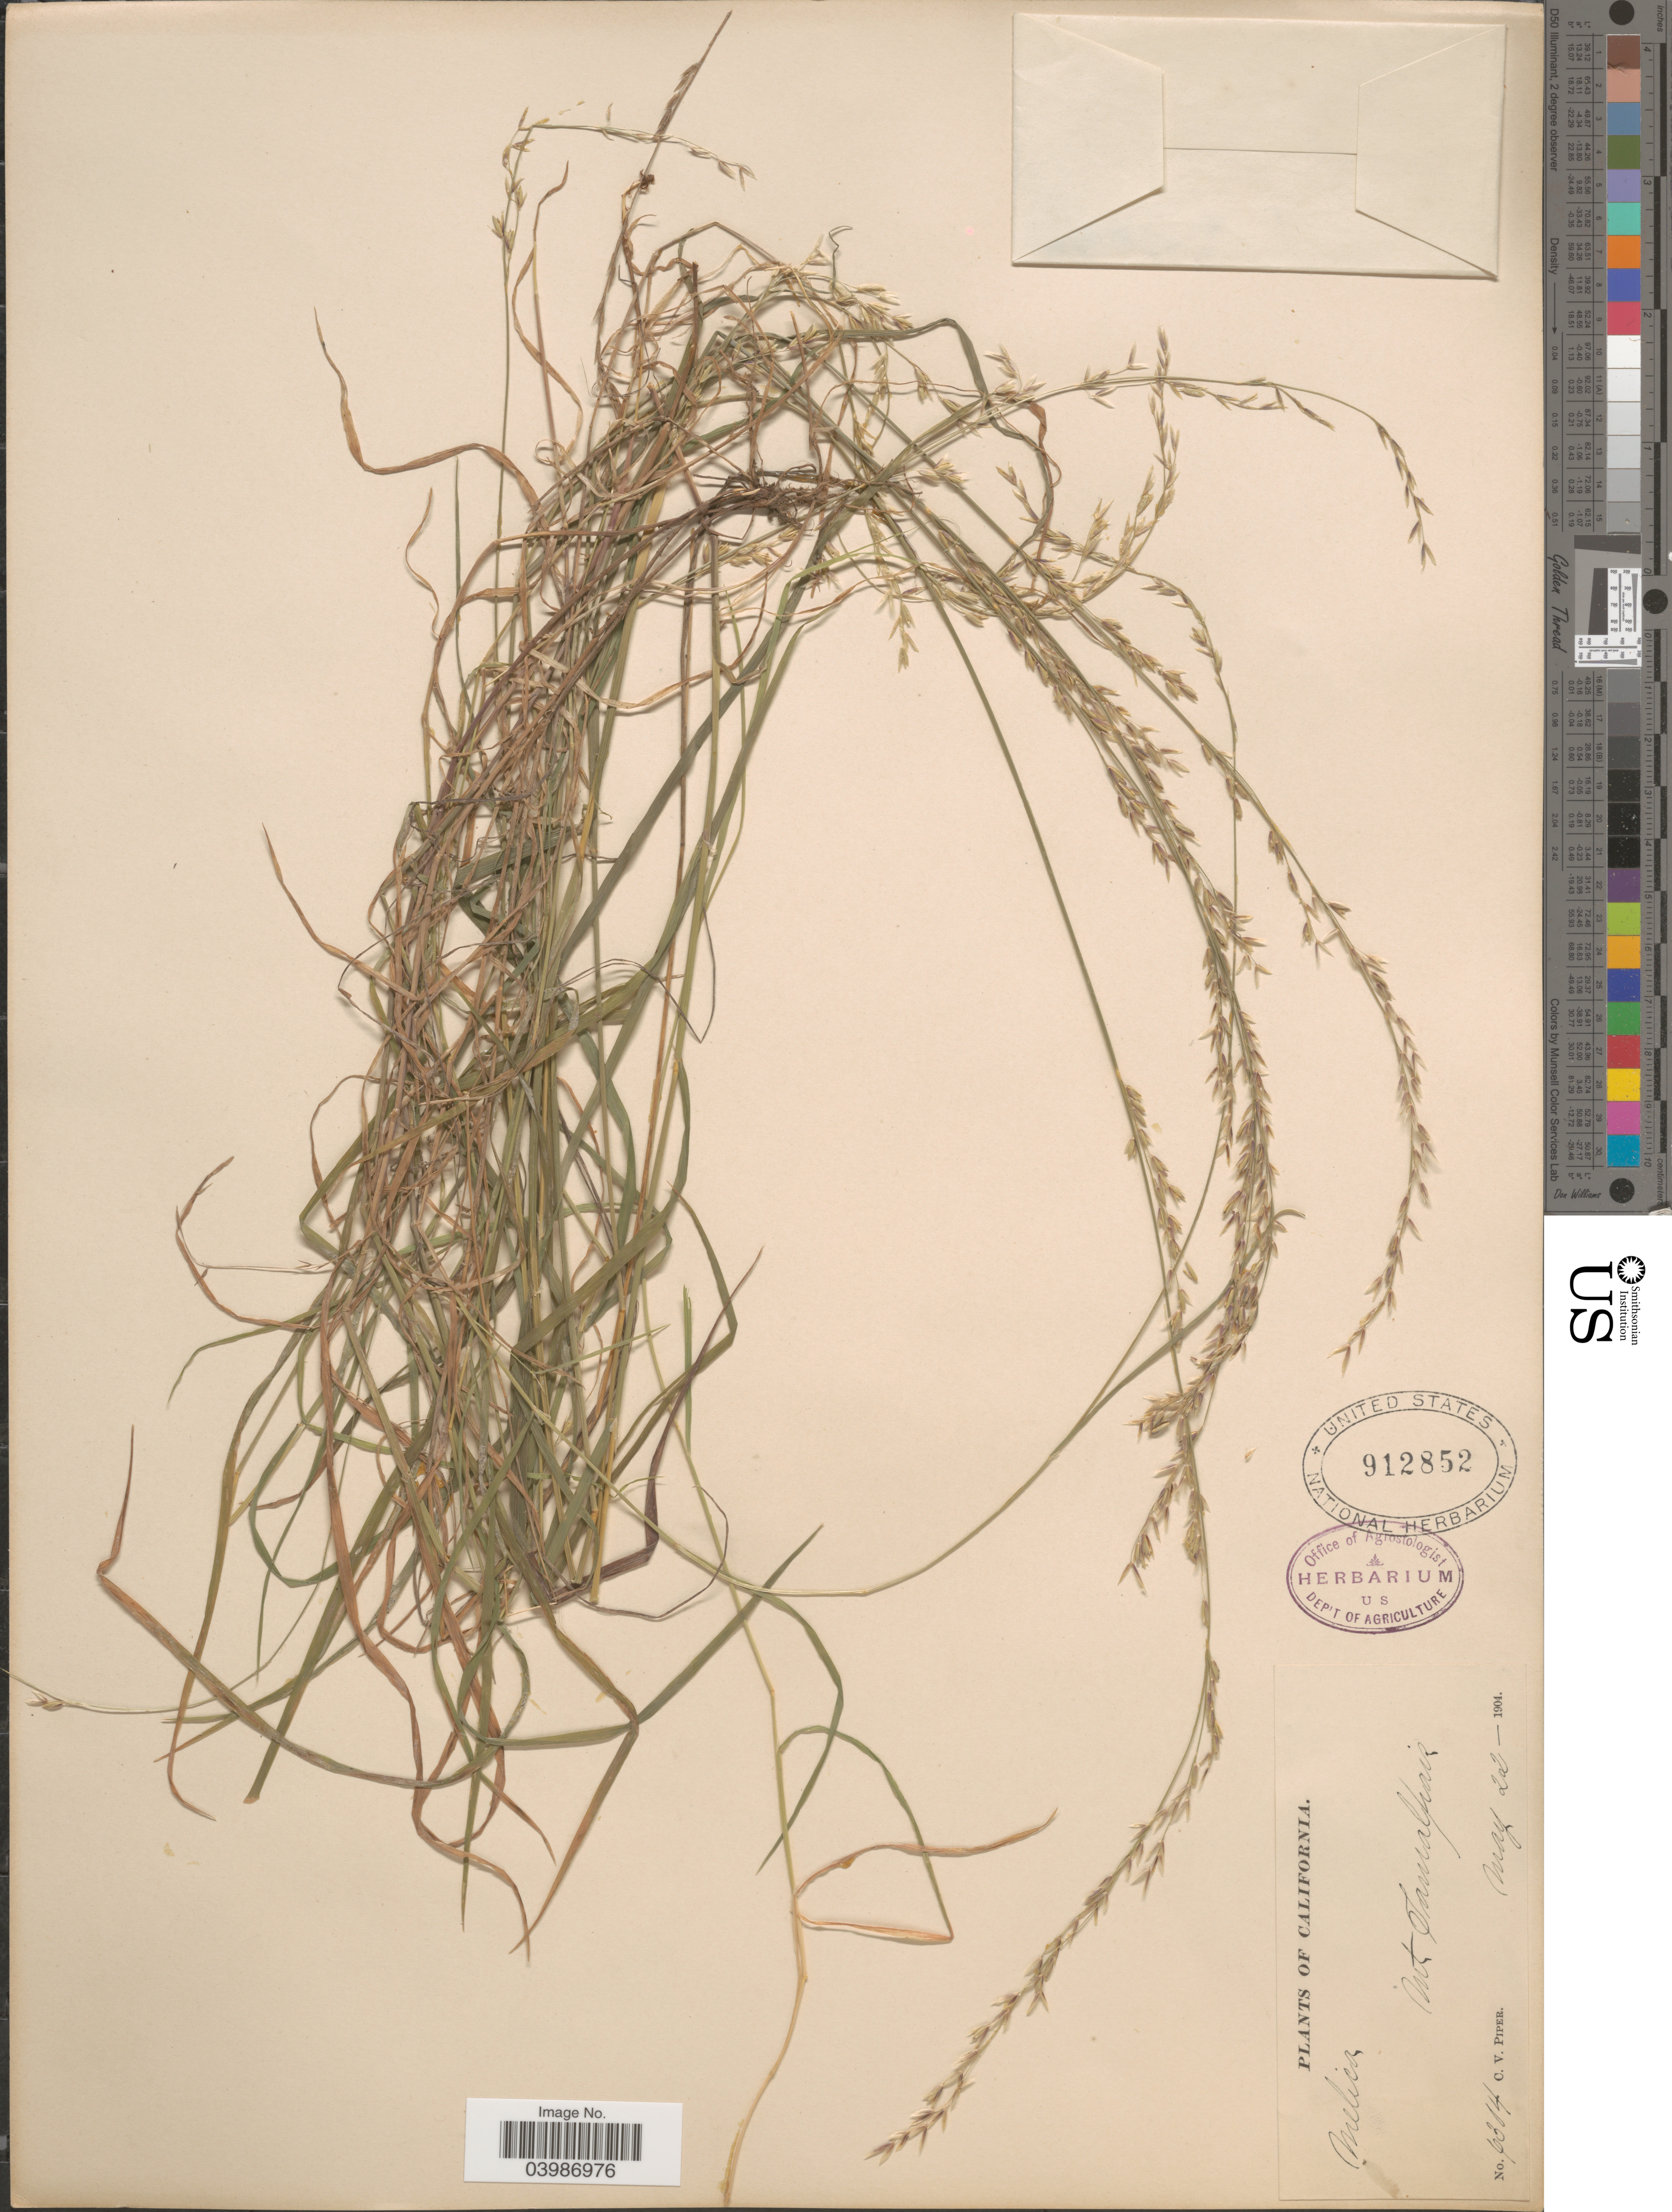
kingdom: Plantae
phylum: Tracheophyta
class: Liliopsida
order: Poales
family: Poaceae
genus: Melica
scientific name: Melica torreyana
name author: Scribn.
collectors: C. V. Piper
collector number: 6304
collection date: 1904-05-22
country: United States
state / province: California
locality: Mt Tamalpais.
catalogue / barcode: US 912852